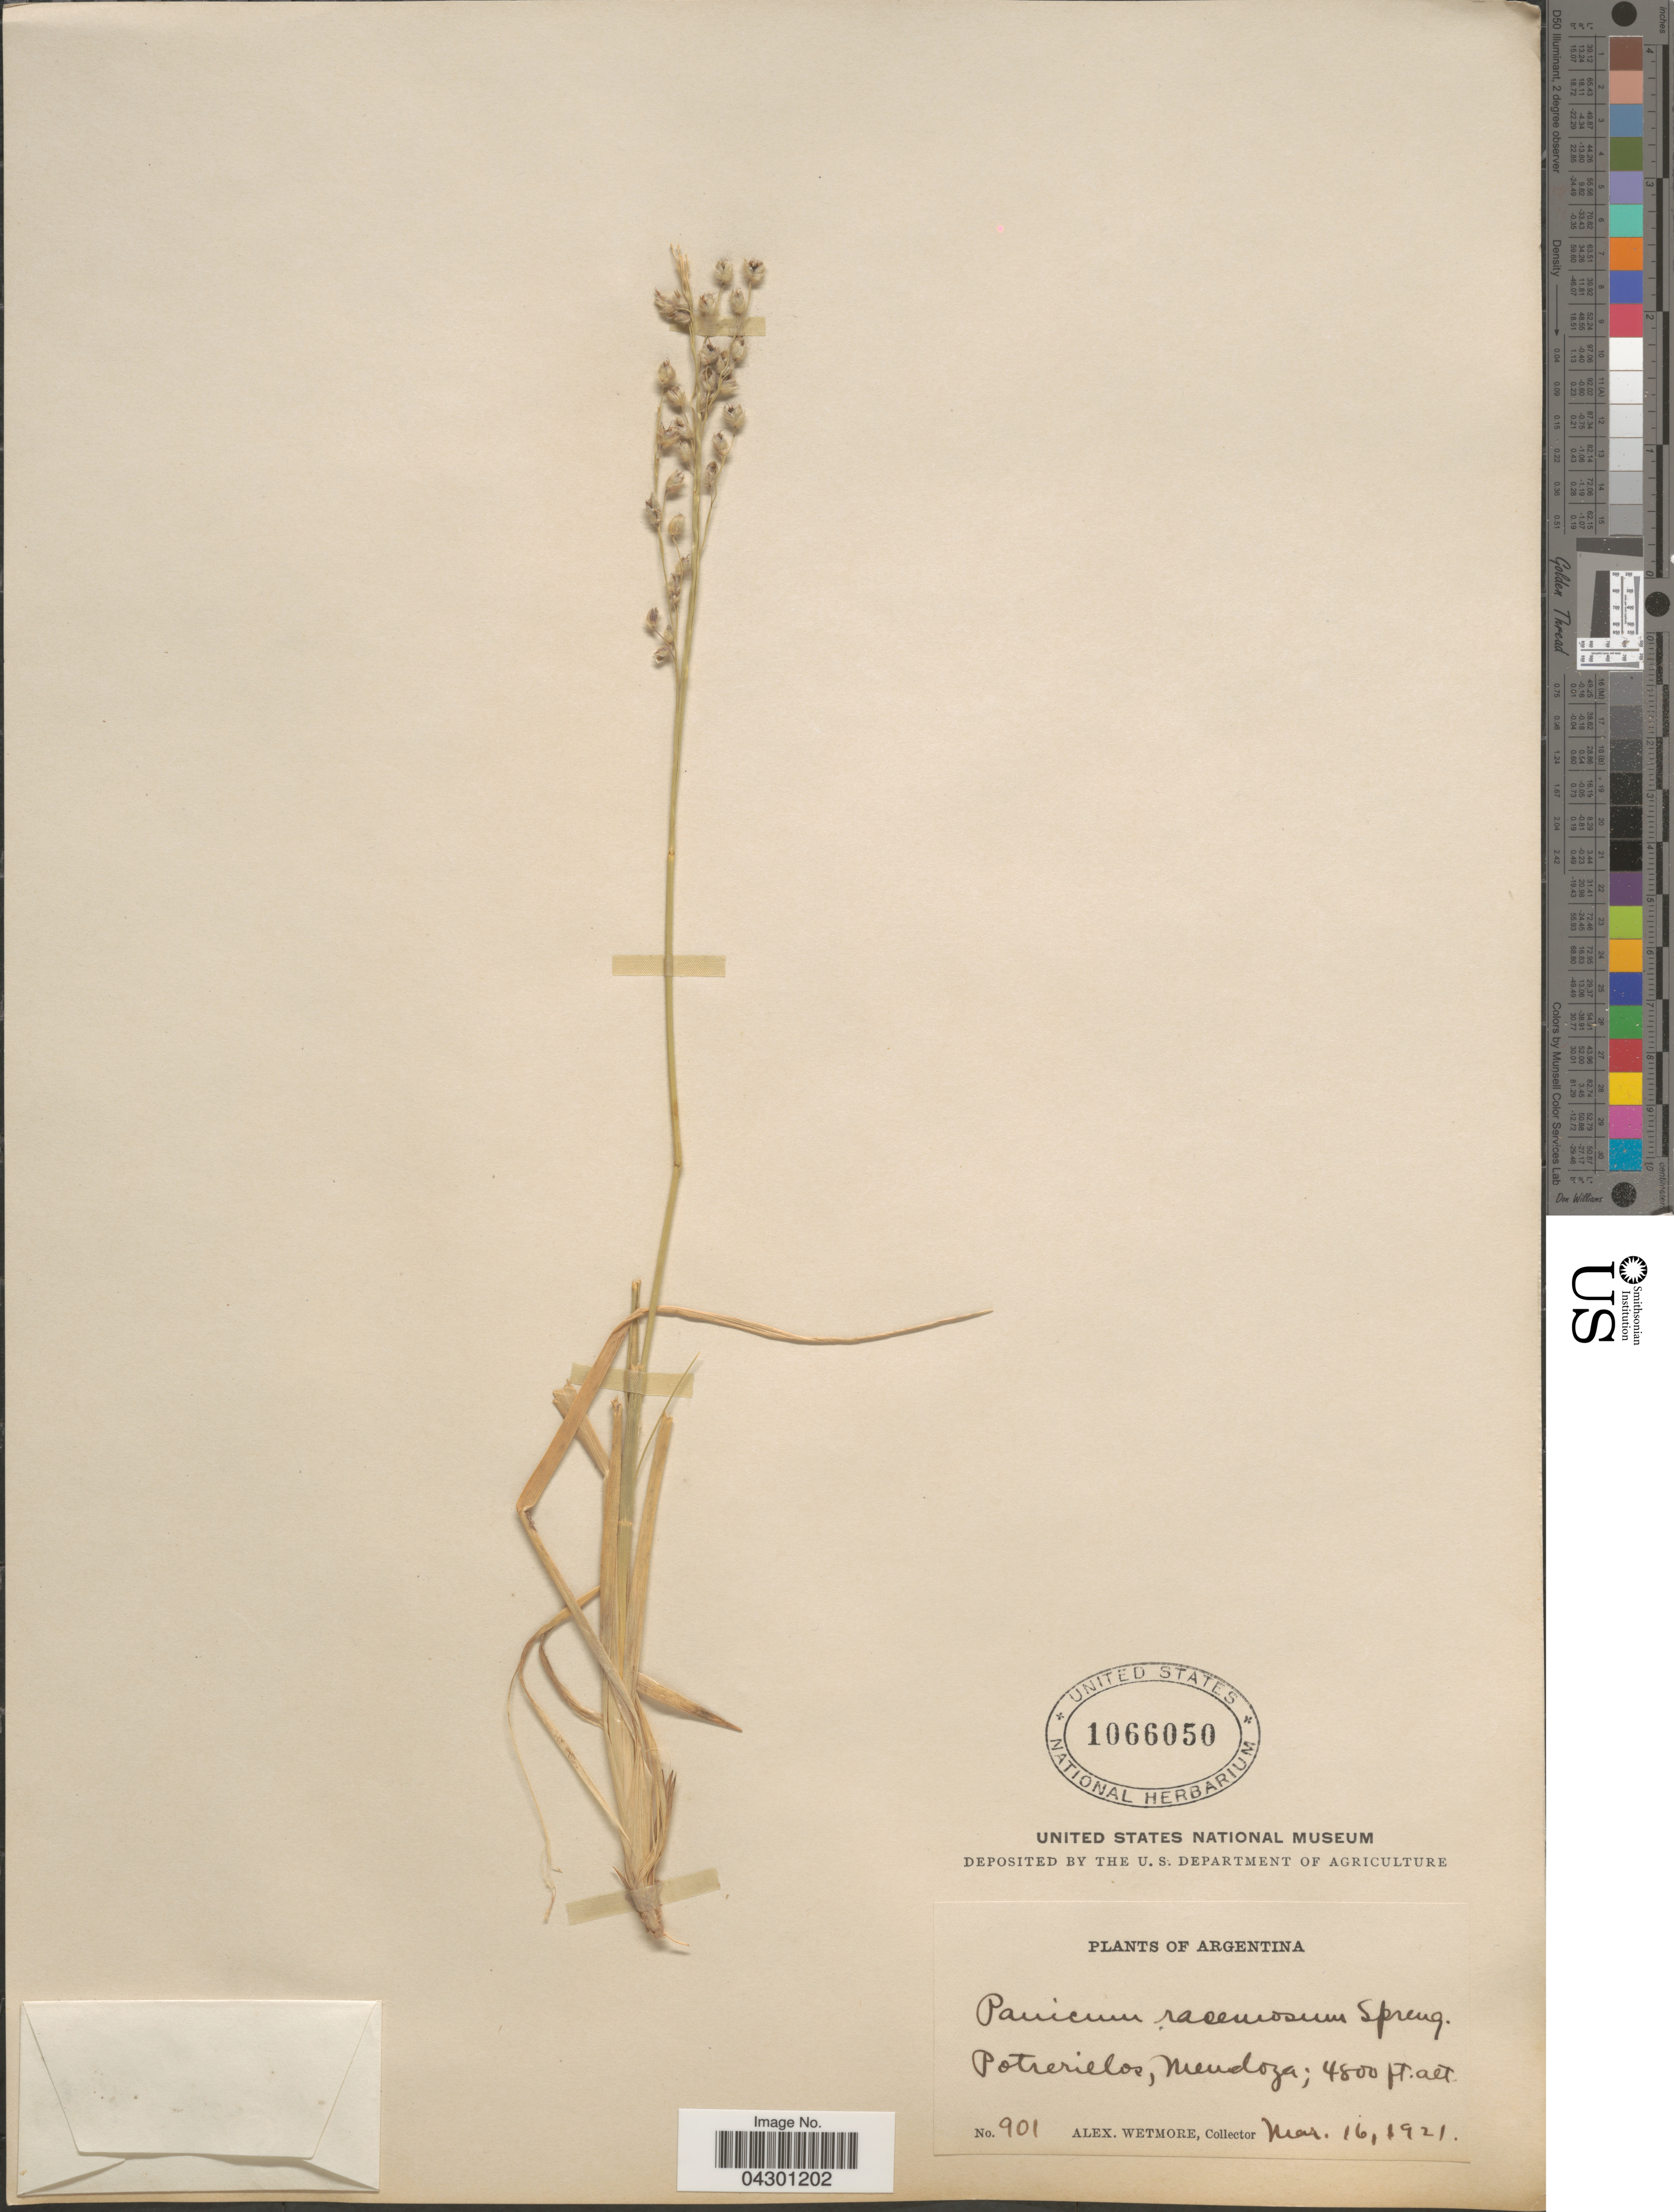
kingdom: Plantae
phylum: Tracheophyta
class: Liliopsida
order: Poales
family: Poaceae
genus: Panicum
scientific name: Panicum urvilleanum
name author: Kunth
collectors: A. Wetmore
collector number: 901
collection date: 1921-03-16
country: Argentina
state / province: Mendoza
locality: Potrerillos.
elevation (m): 1463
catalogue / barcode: US 1066050